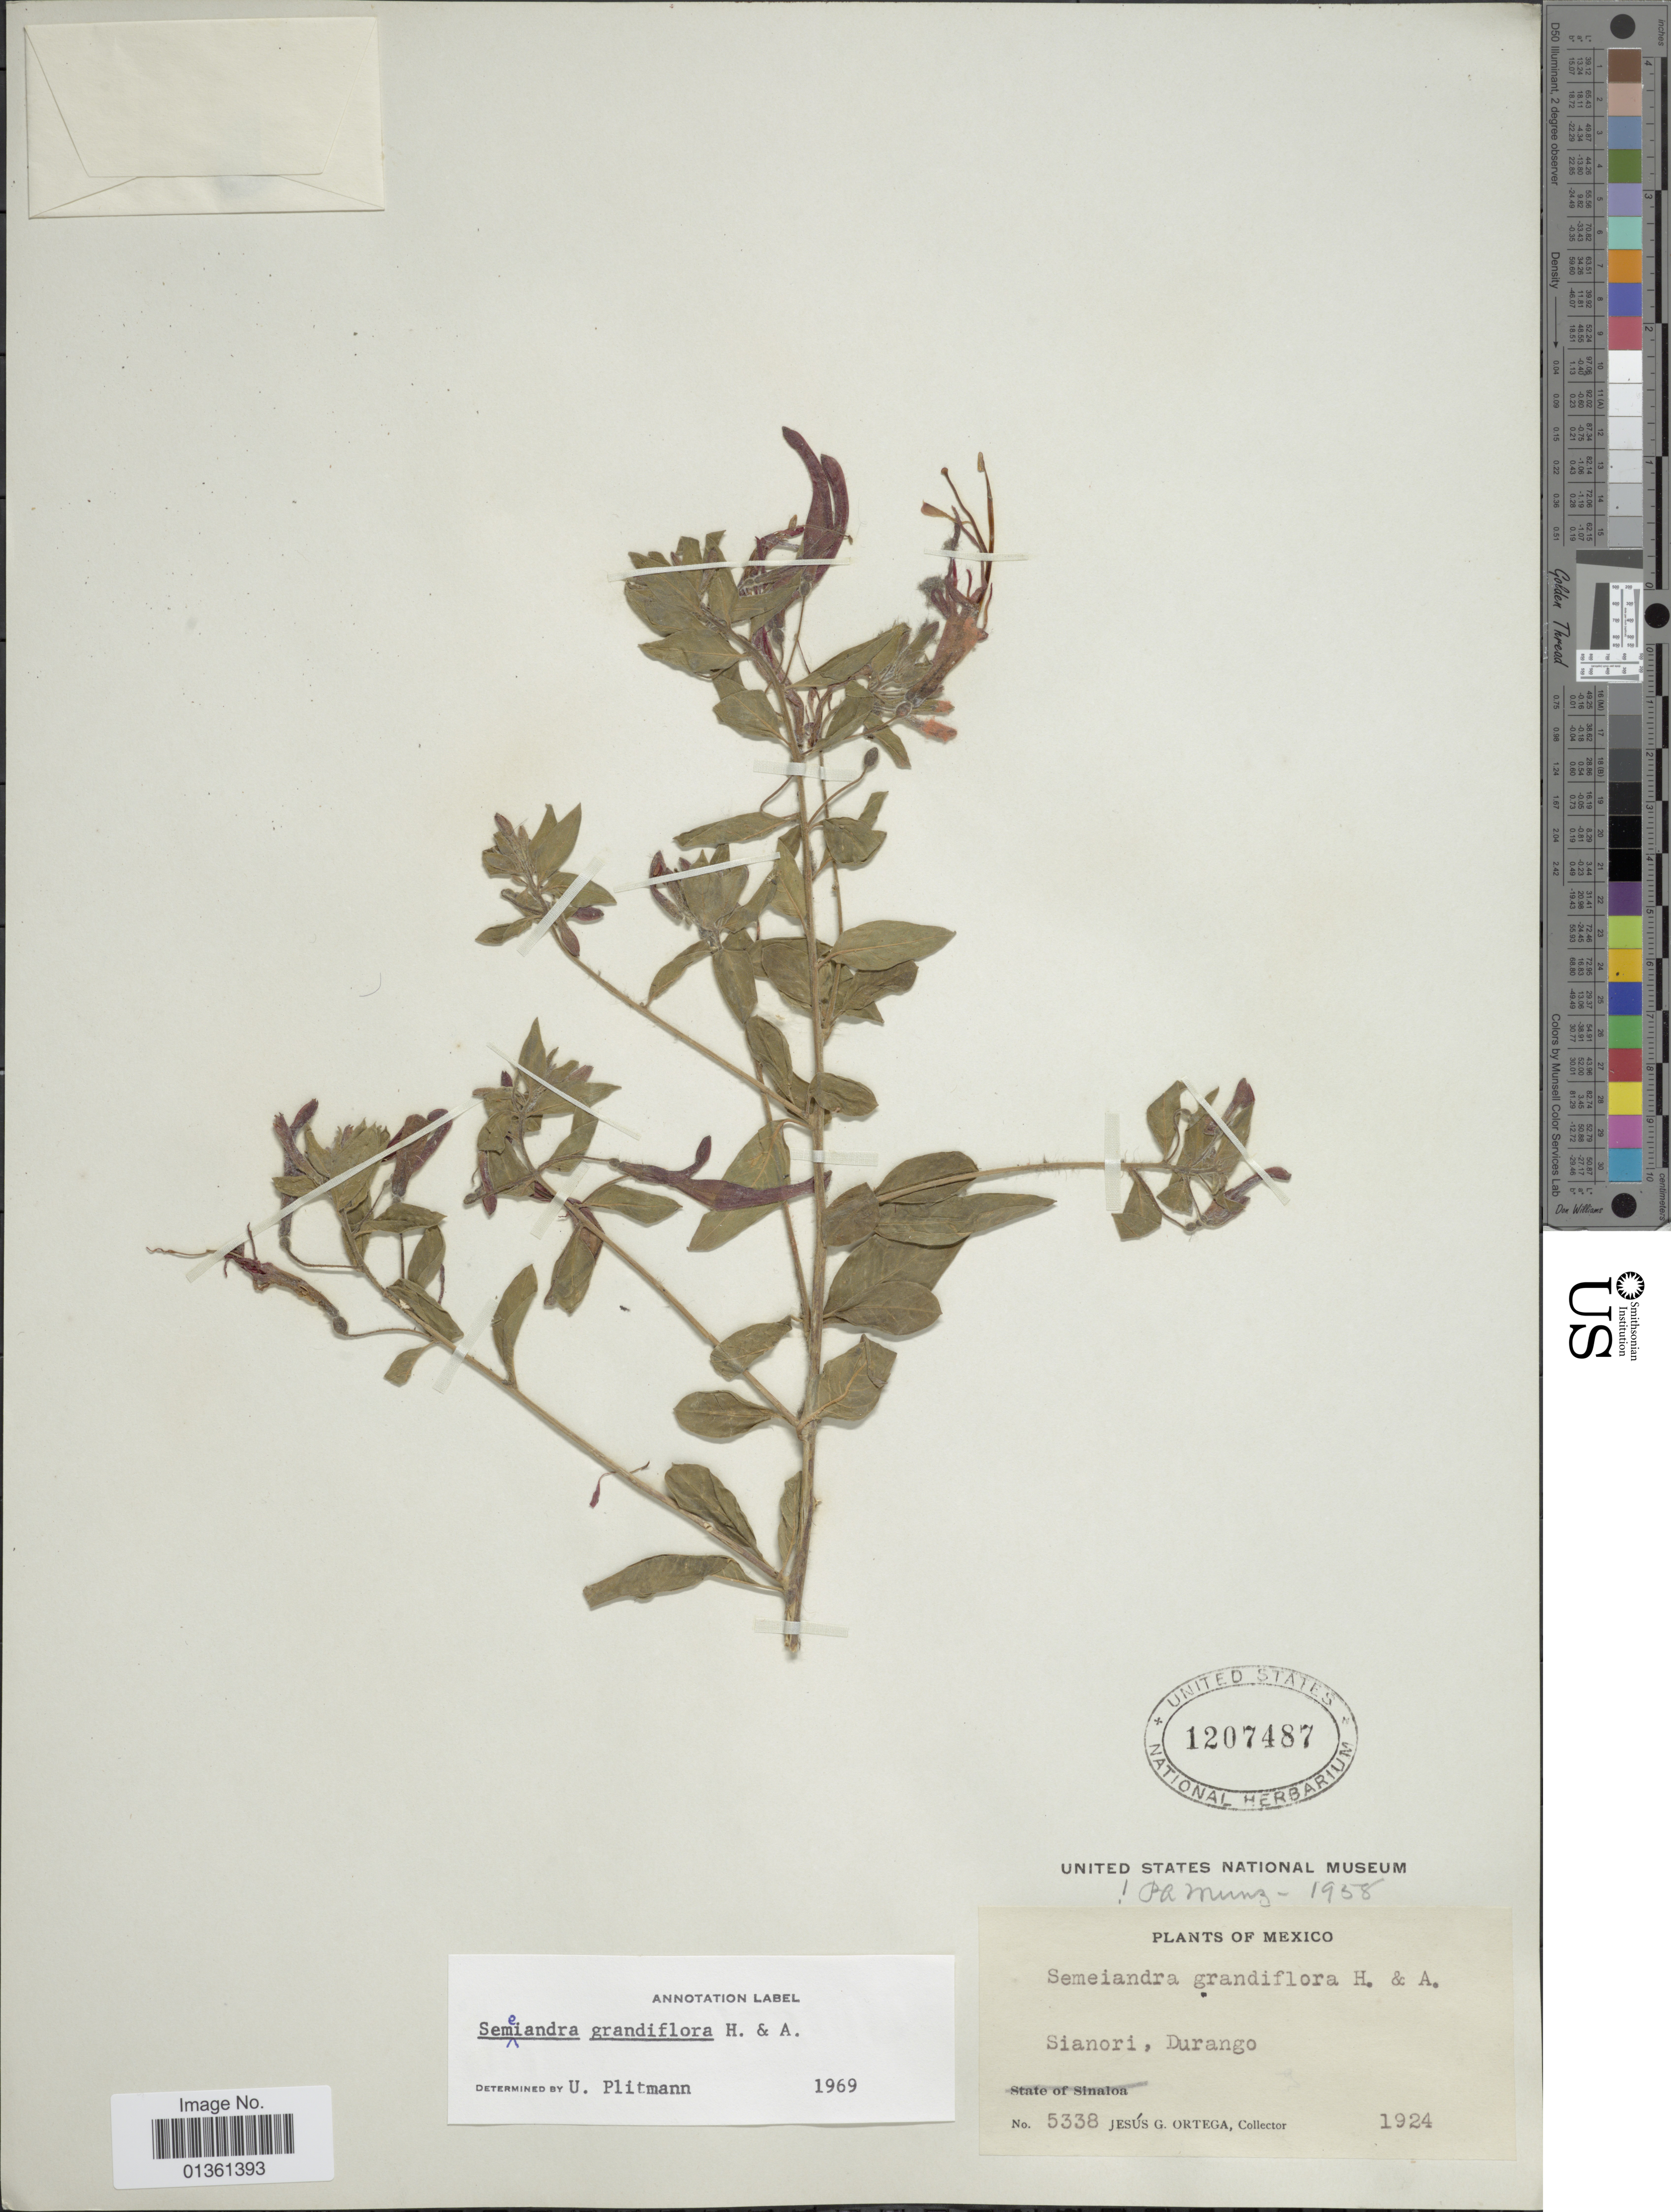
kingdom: Plantae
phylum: Tracheophyta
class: Magnoliopsida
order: Myrtales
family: Onagraceae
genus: Lopezia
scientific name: Lopezia semeiandra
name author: Plitmann et al.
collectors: J. Ortega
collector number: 5338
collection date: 1924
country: Mexico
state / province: Durango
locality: Sianori.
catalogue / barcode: US 1207487